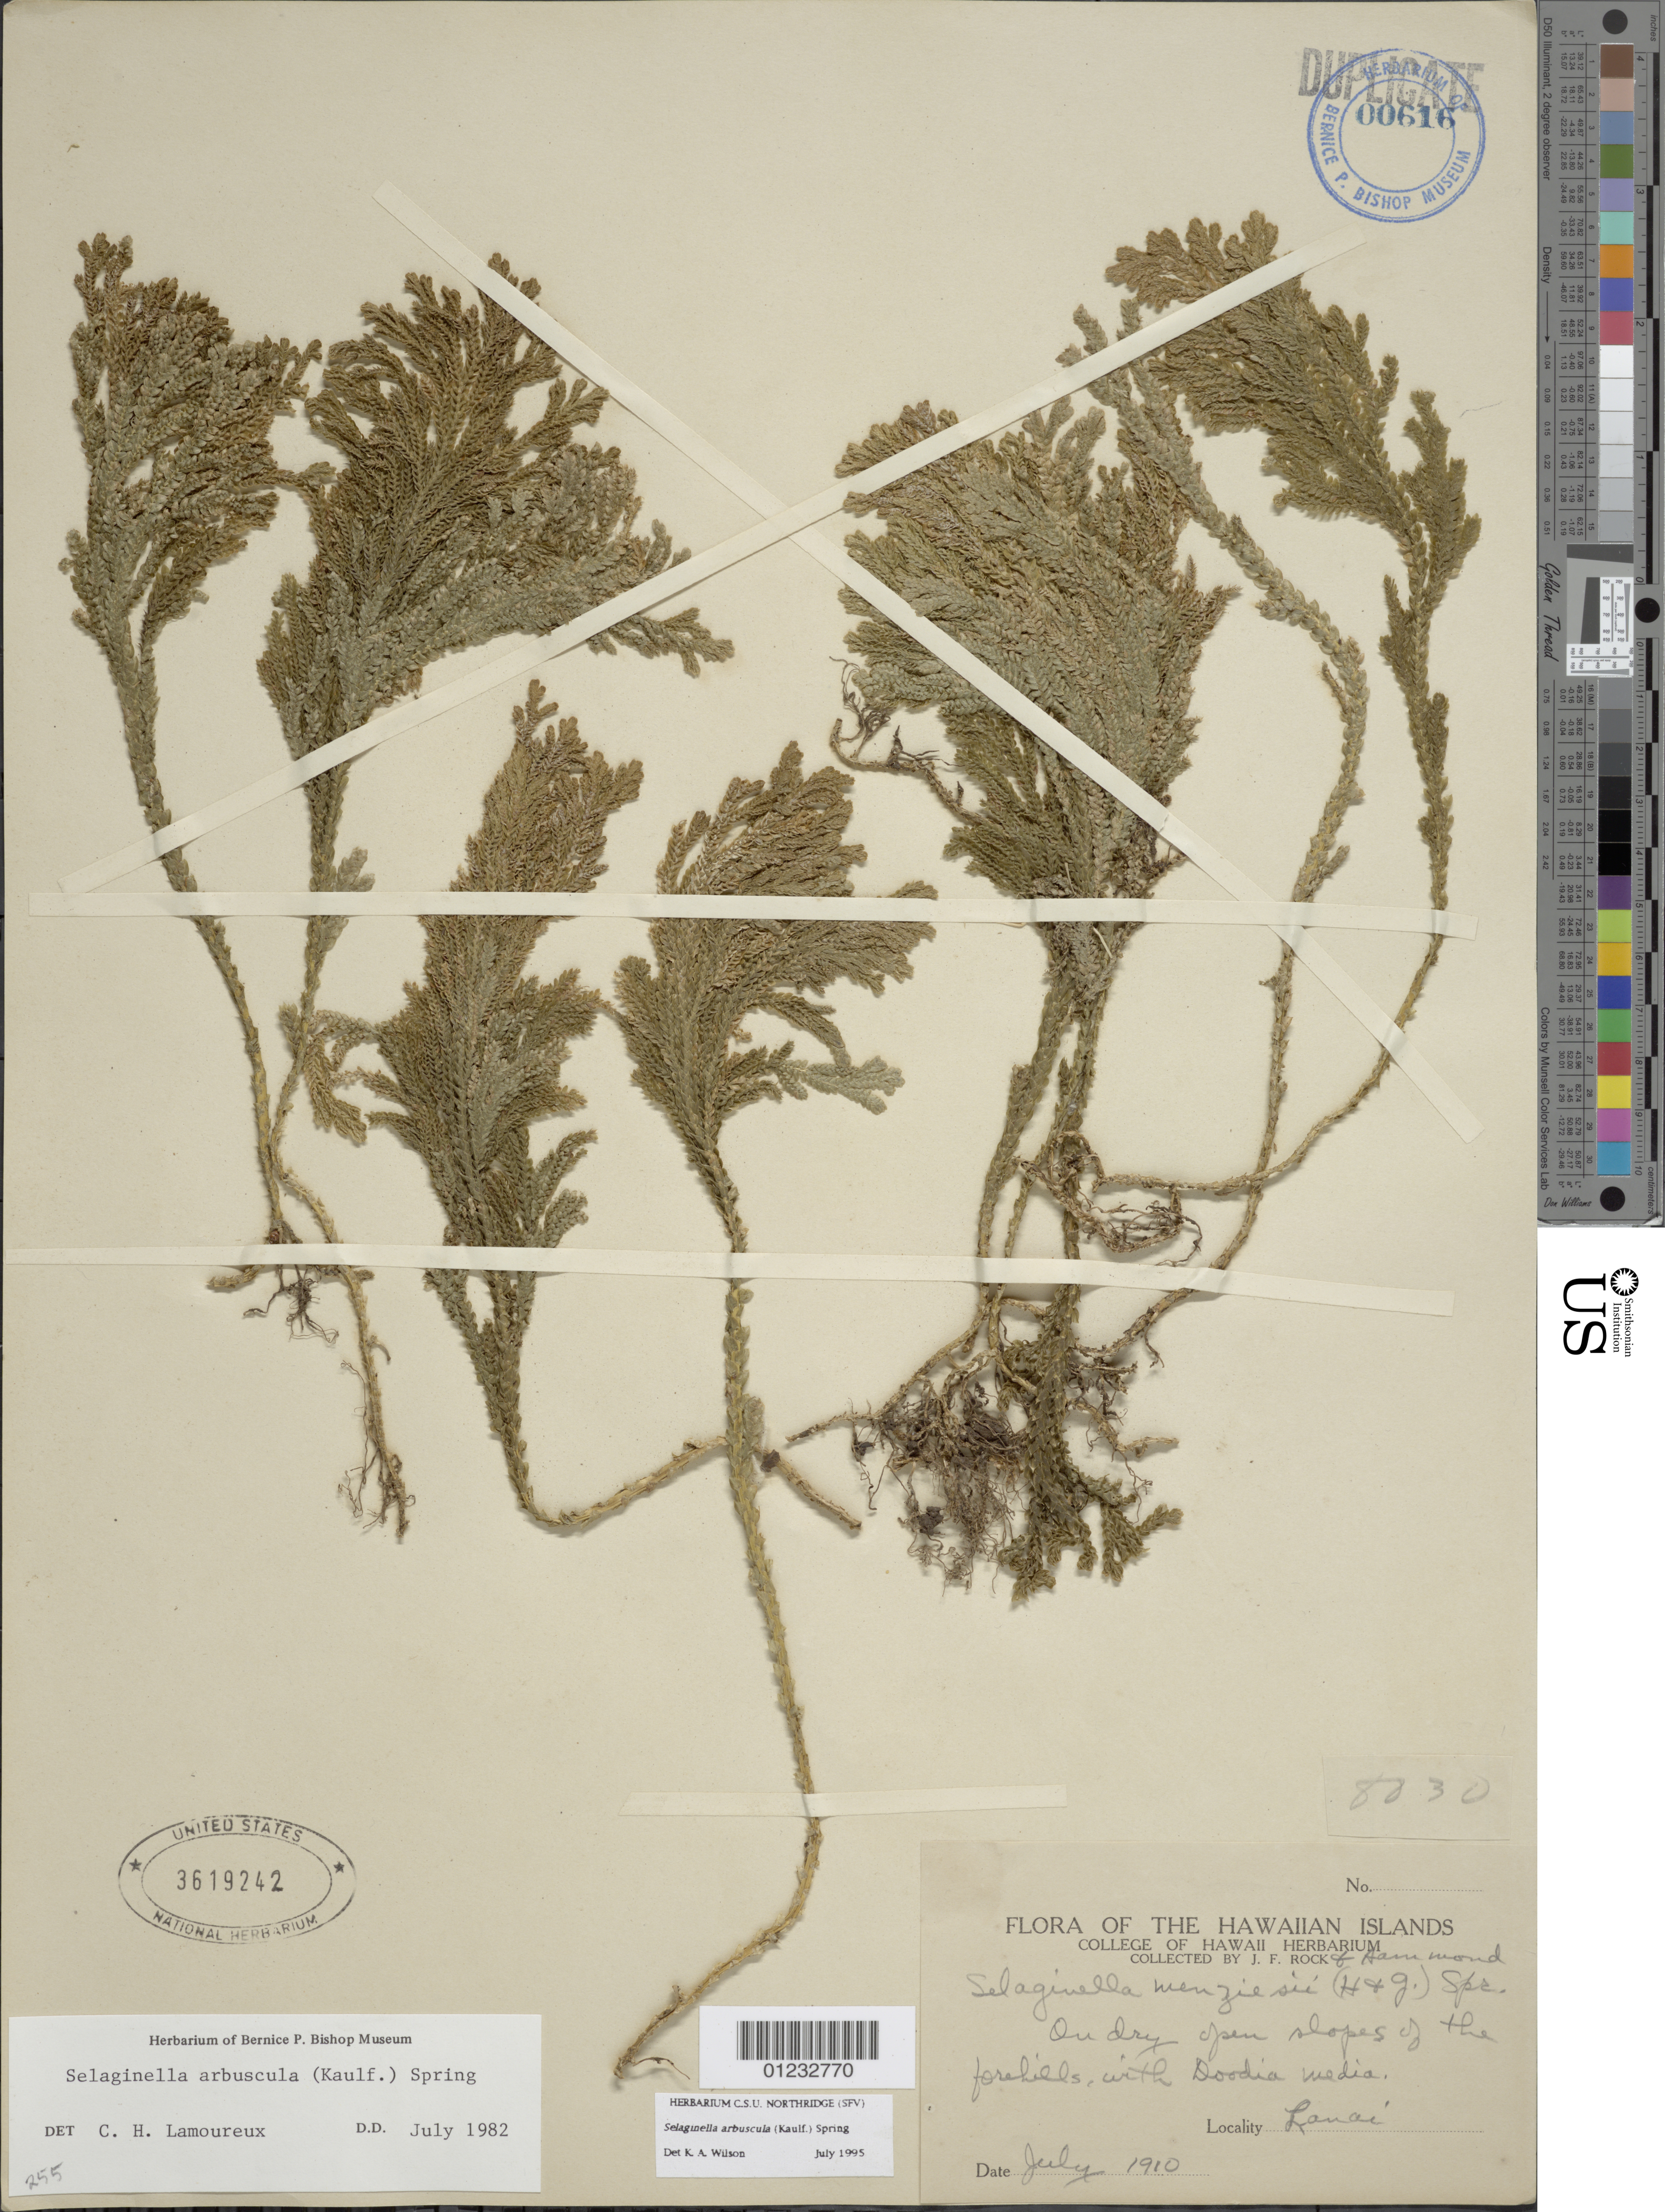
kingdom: Plantae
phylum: Tracheophyta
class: Lycopodiopsida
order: Selaginellales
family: Selaginellaceae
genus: Selaginella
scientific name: Selaginella arbuscula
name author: (Kualf.) Spring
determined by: Wilson, K. A.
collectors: J. F. Rock & Hammond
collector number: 8030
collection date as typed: Jul 1910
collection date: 1910-07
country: United States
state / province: Hawaii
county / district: Maui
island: Lana'i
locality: Forehills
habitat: Dry, open slopes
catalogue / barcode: US 3619242